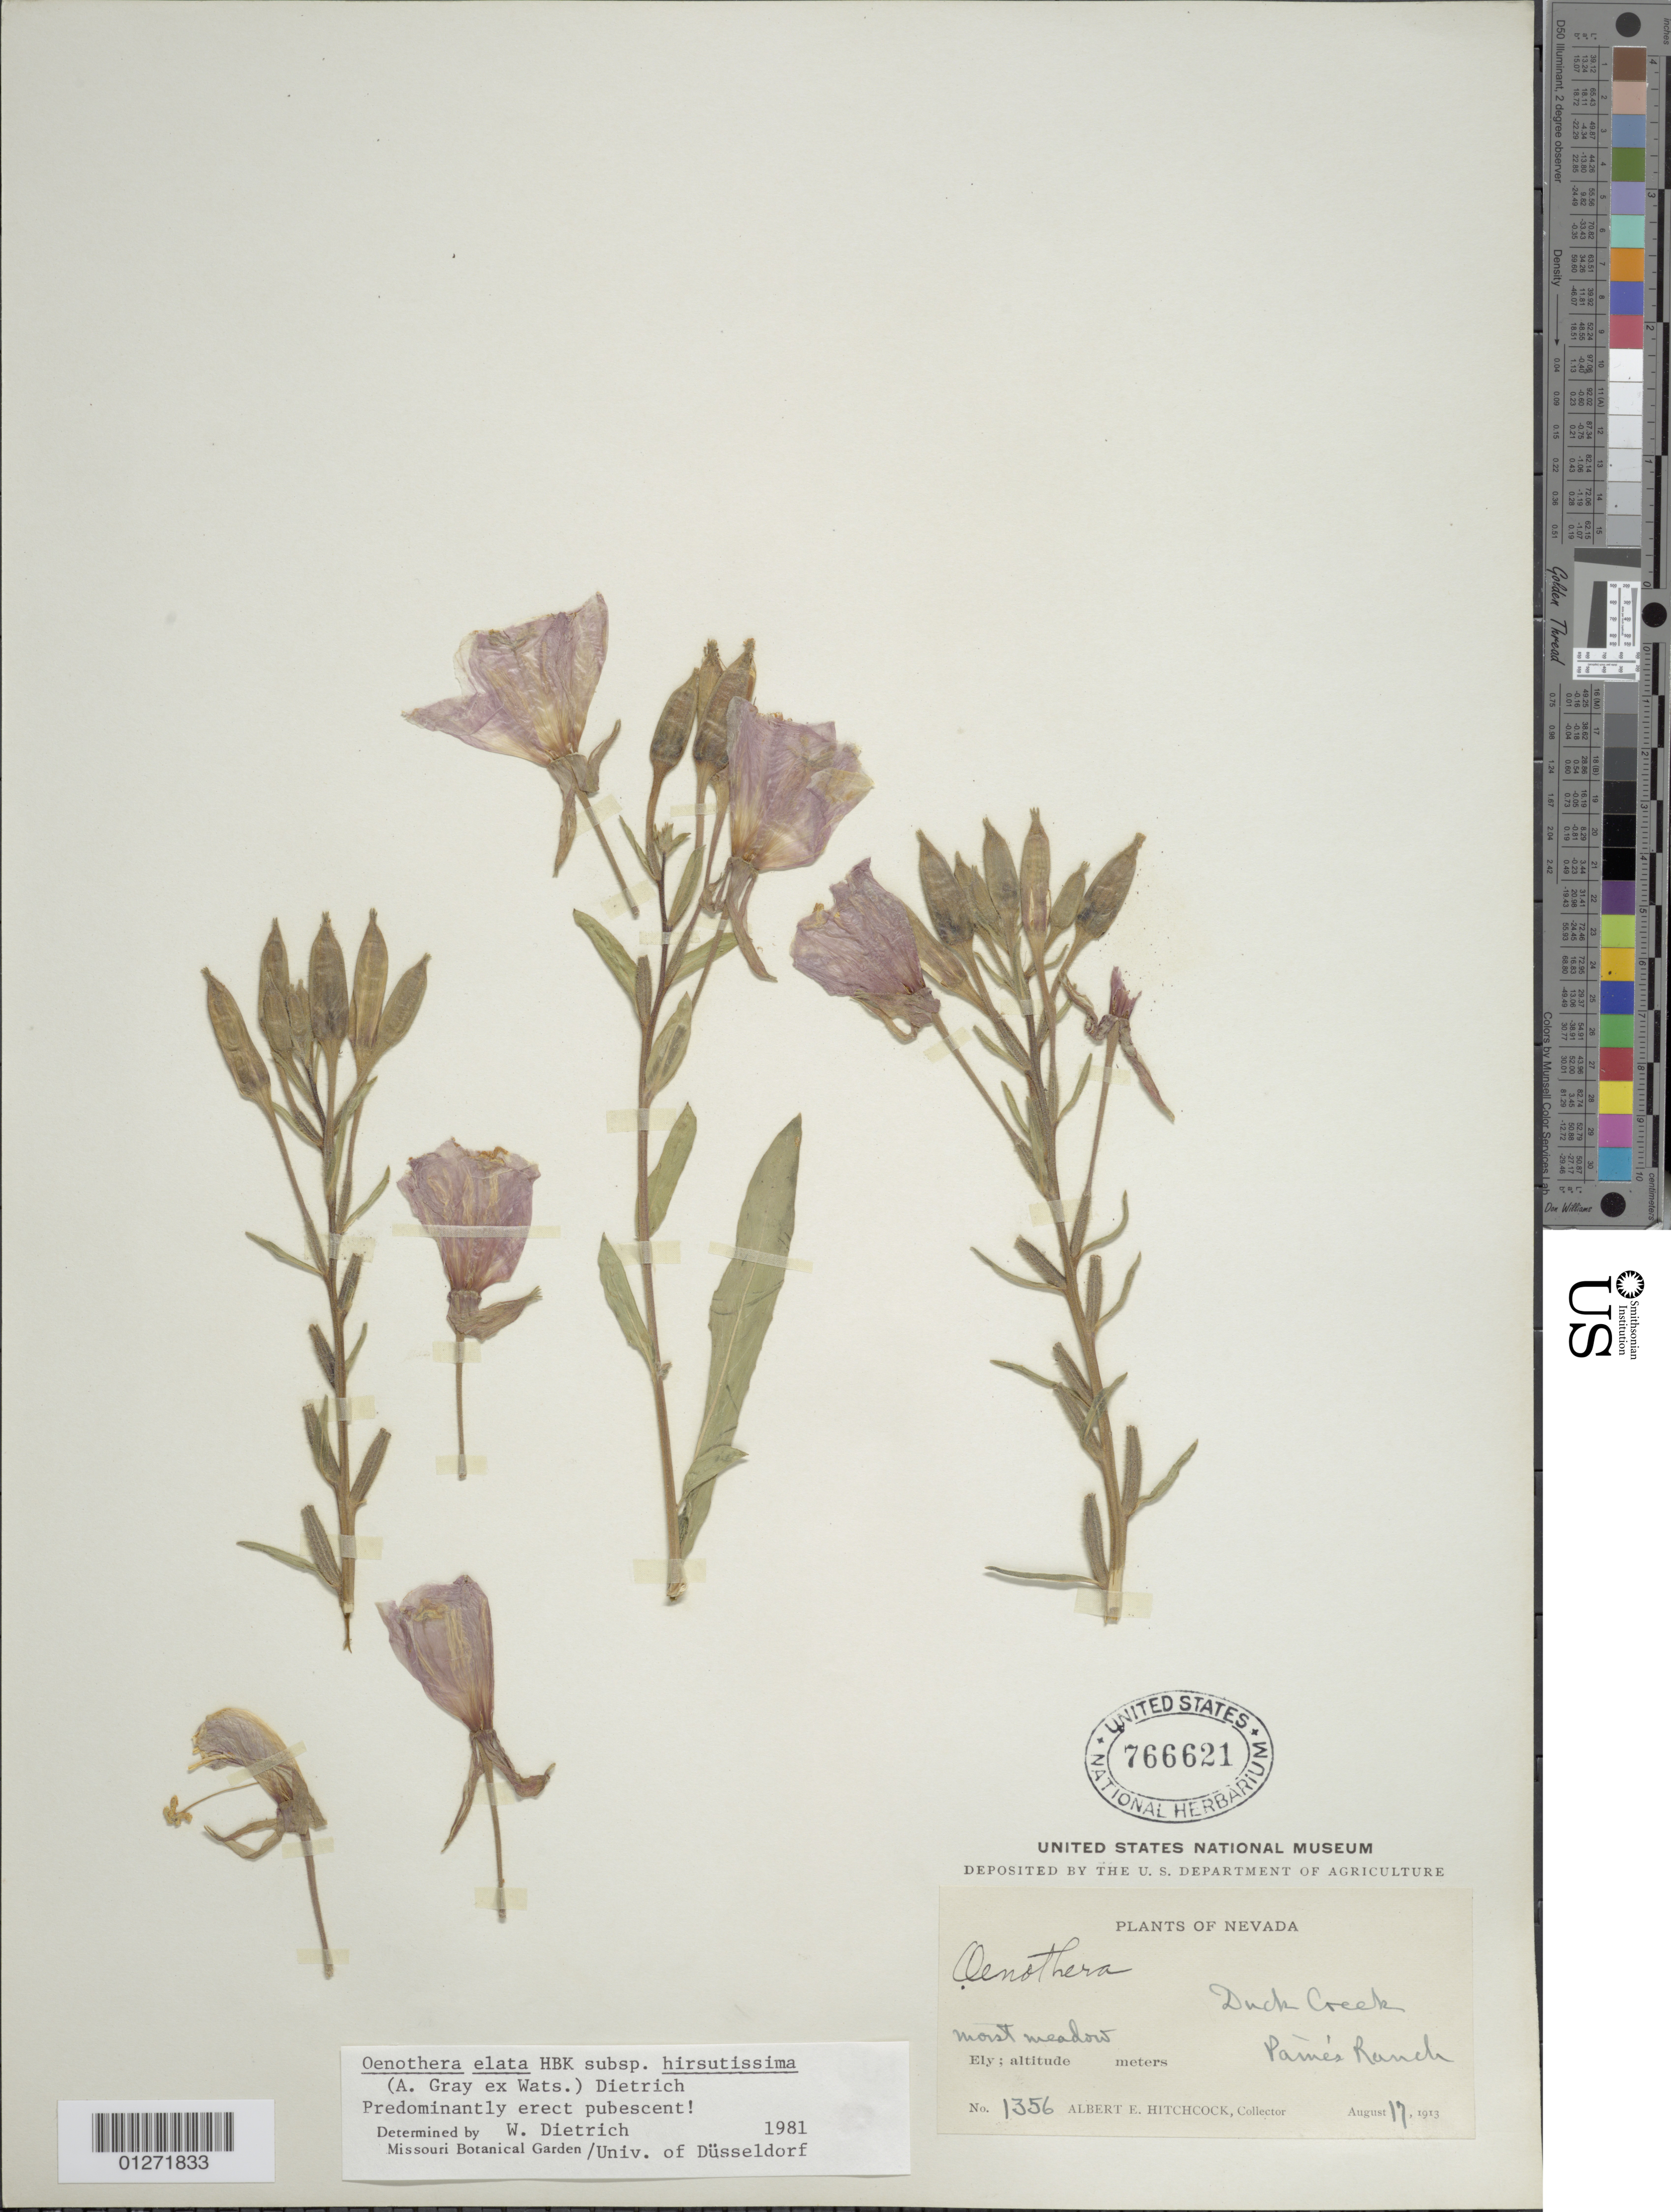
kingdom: Plantae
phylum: Tracheophyta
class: Magnoliopsida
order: Myrtales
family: Onagraceae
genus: Oenothera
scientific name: Oenothera elata subsp. hirsutissima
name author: (A. Gray ex S. Watson) W. Dietr.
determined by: Dietrich, W.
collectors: A. Hitchcock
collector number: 1356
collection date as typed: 17 Aug 1913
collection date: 1913-08-17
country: United States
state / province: Nevada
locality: Ely. Duck Creek.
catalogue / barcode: US 766621